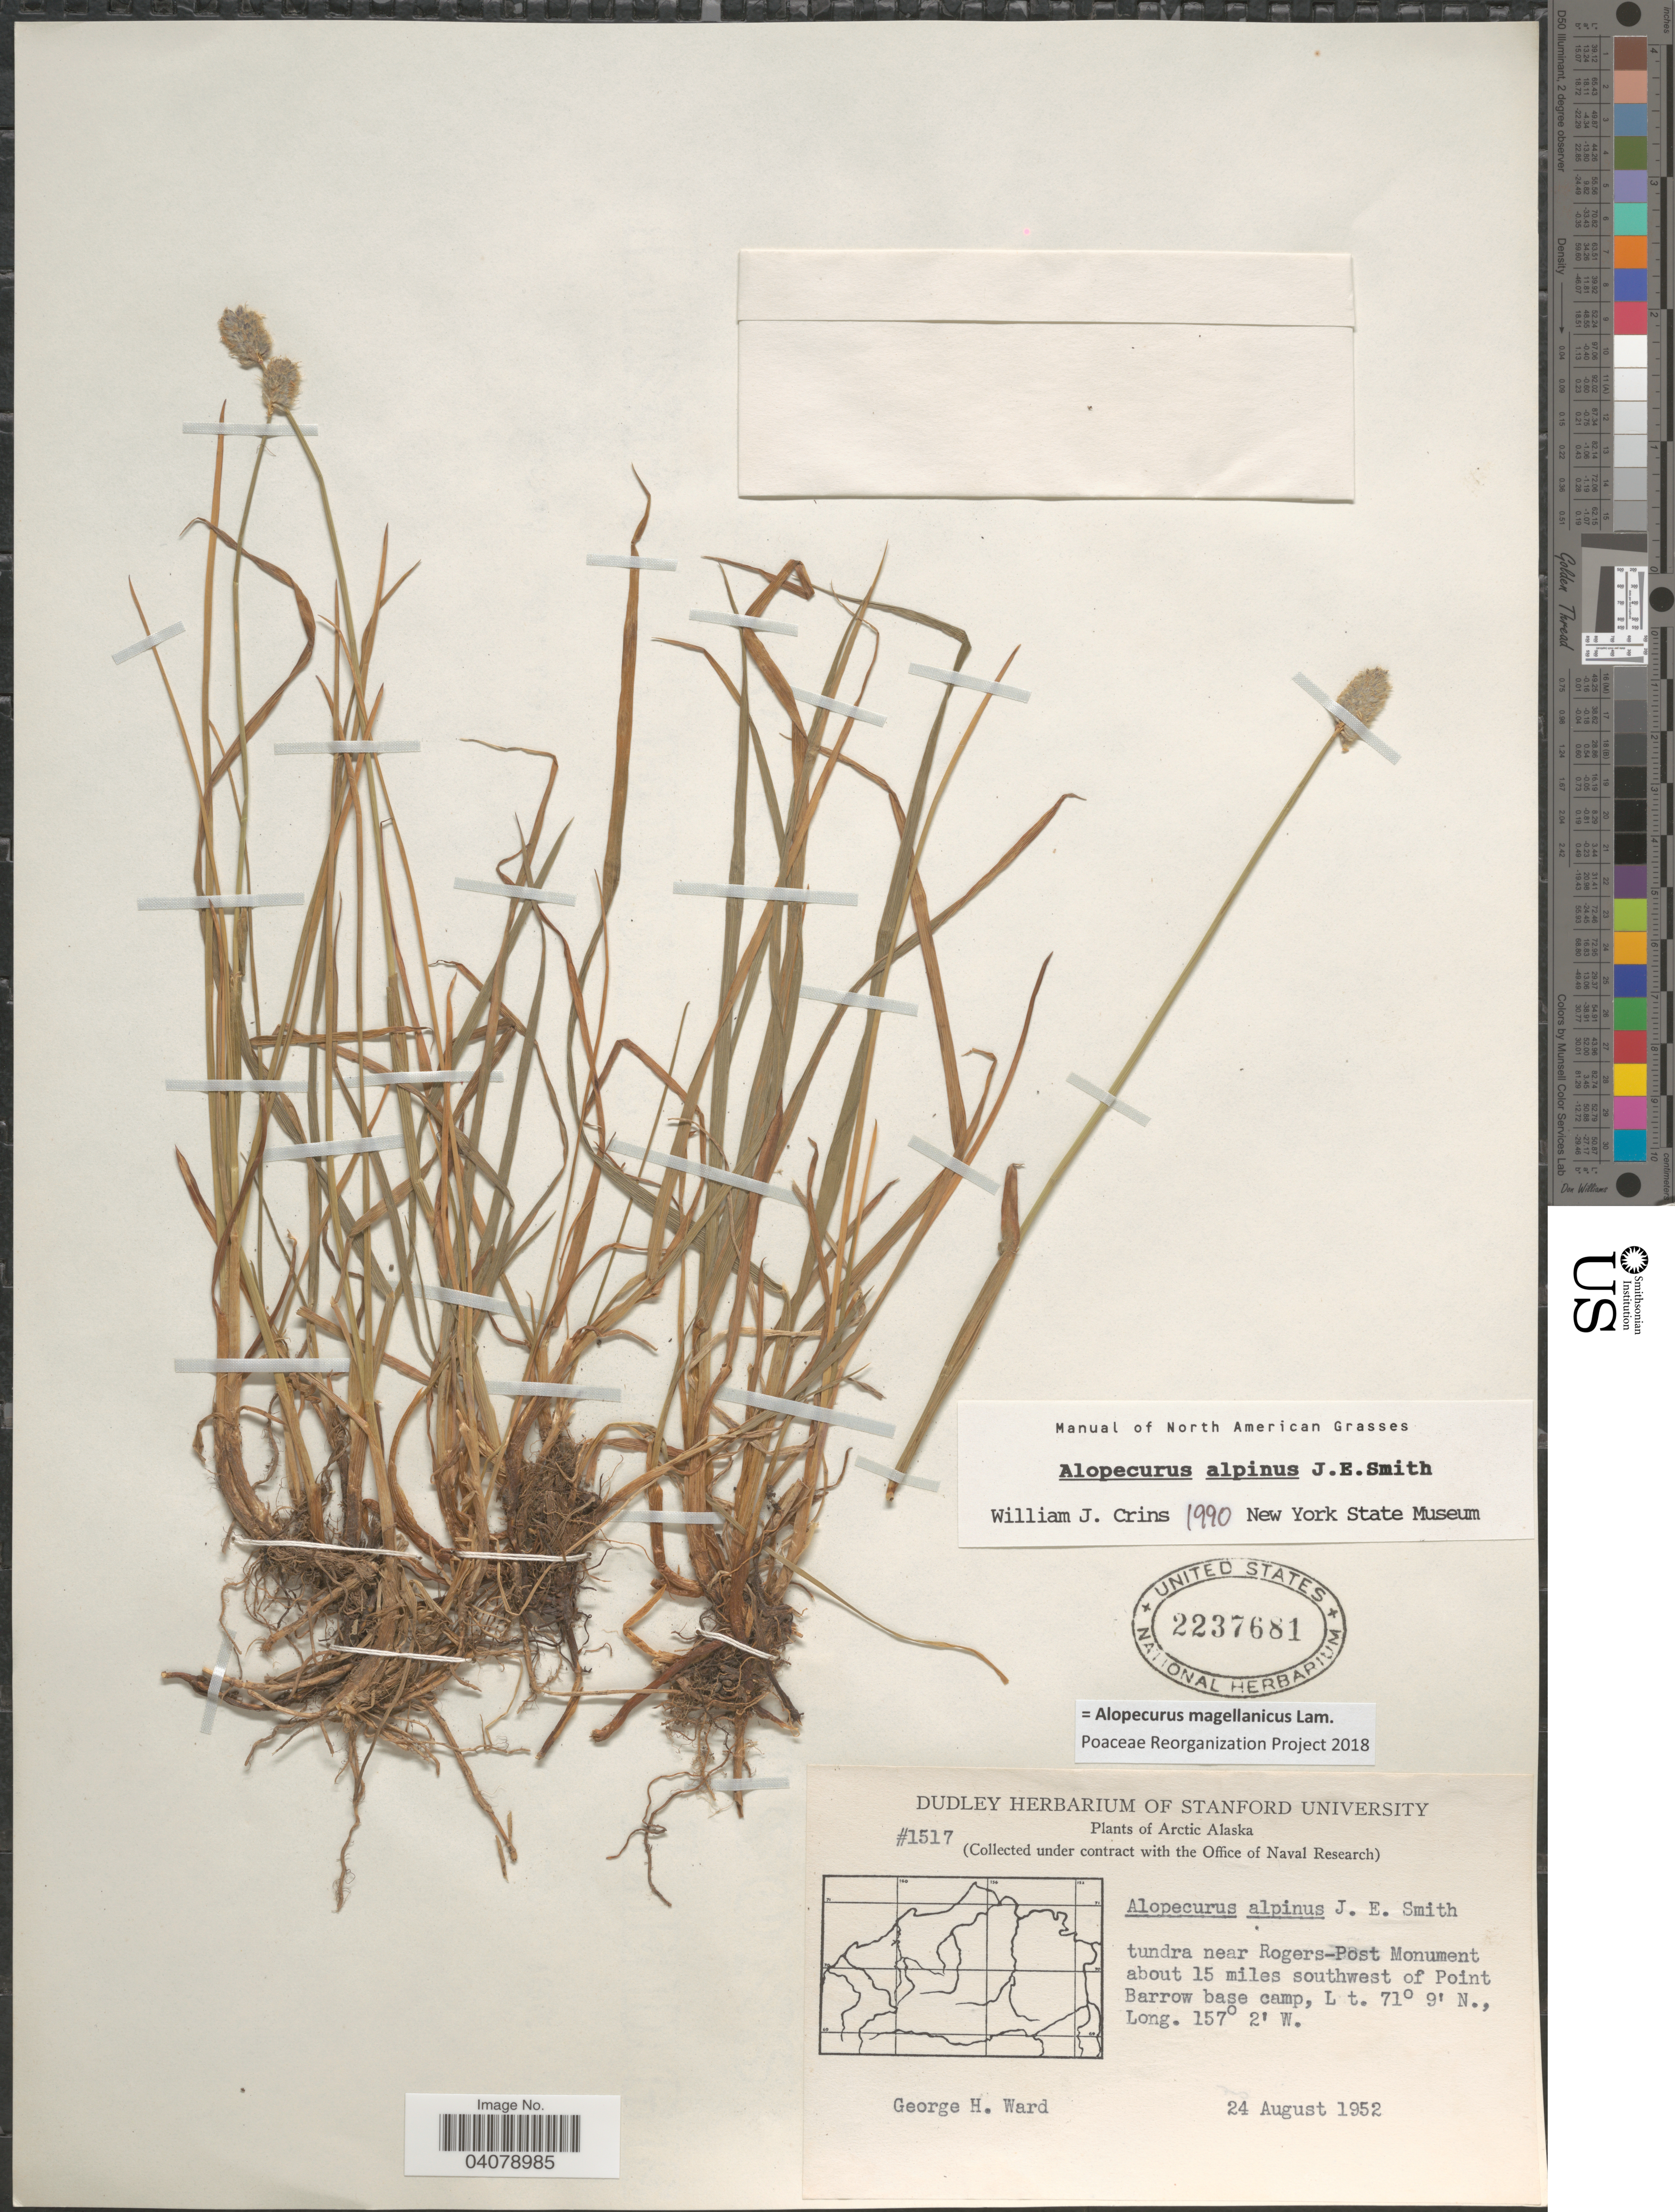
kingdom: Plantae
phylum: Tracheophyta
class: Liliopsida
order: Poales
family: Poaceae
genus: Alopecurus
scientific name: Alopecurus magellanicus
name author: Lam.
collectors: G. H. Ward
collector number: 1517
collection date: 1952-08-24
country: United States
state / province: Alaska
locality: Arctic Alaska. Tundra near Rogers-Post Monument about 15 miles southwest of Point Barrow base camp.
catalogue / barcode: US 2237681